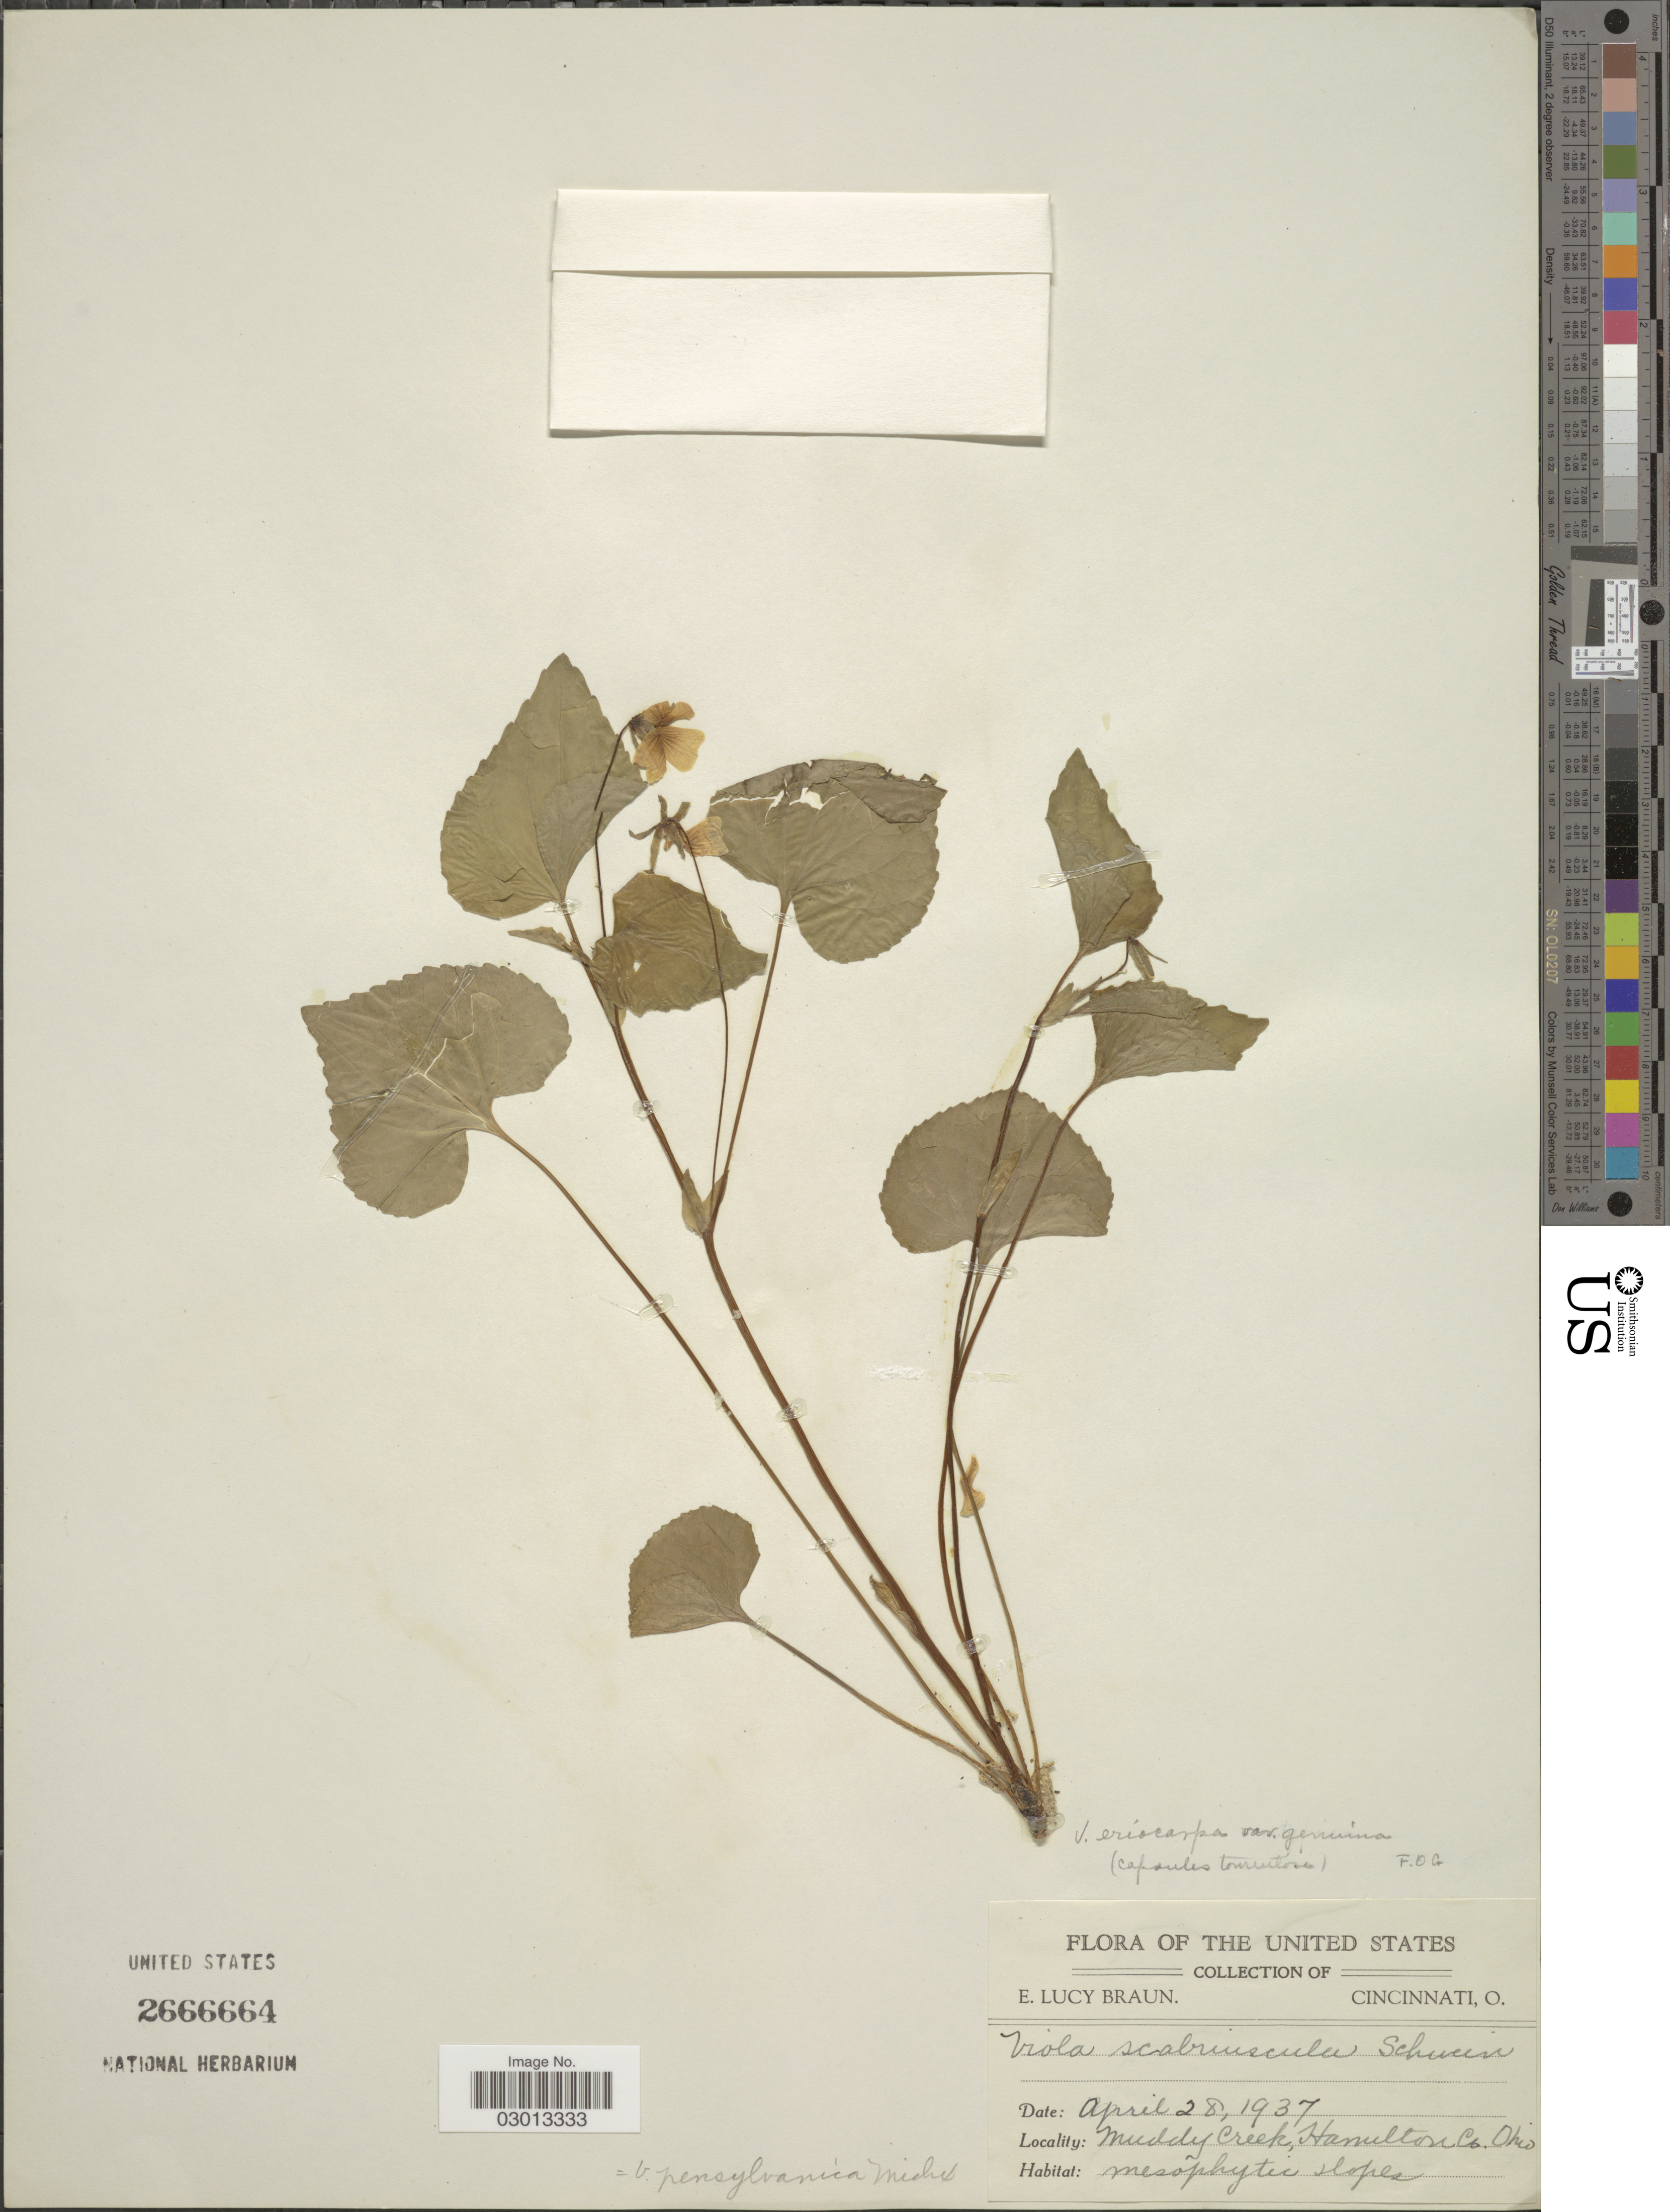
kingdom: Plantae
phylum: Tracheophyta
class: Magnoliopsida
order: Malpighiales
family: Violaceae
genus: Viola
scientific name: Viola pensylvanica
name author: Michx.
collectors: E. L. Braun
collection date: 1937-04-28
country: United States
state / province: Ohio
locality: Muddy Creek, Hamilton Co.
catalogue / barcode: US 2666664